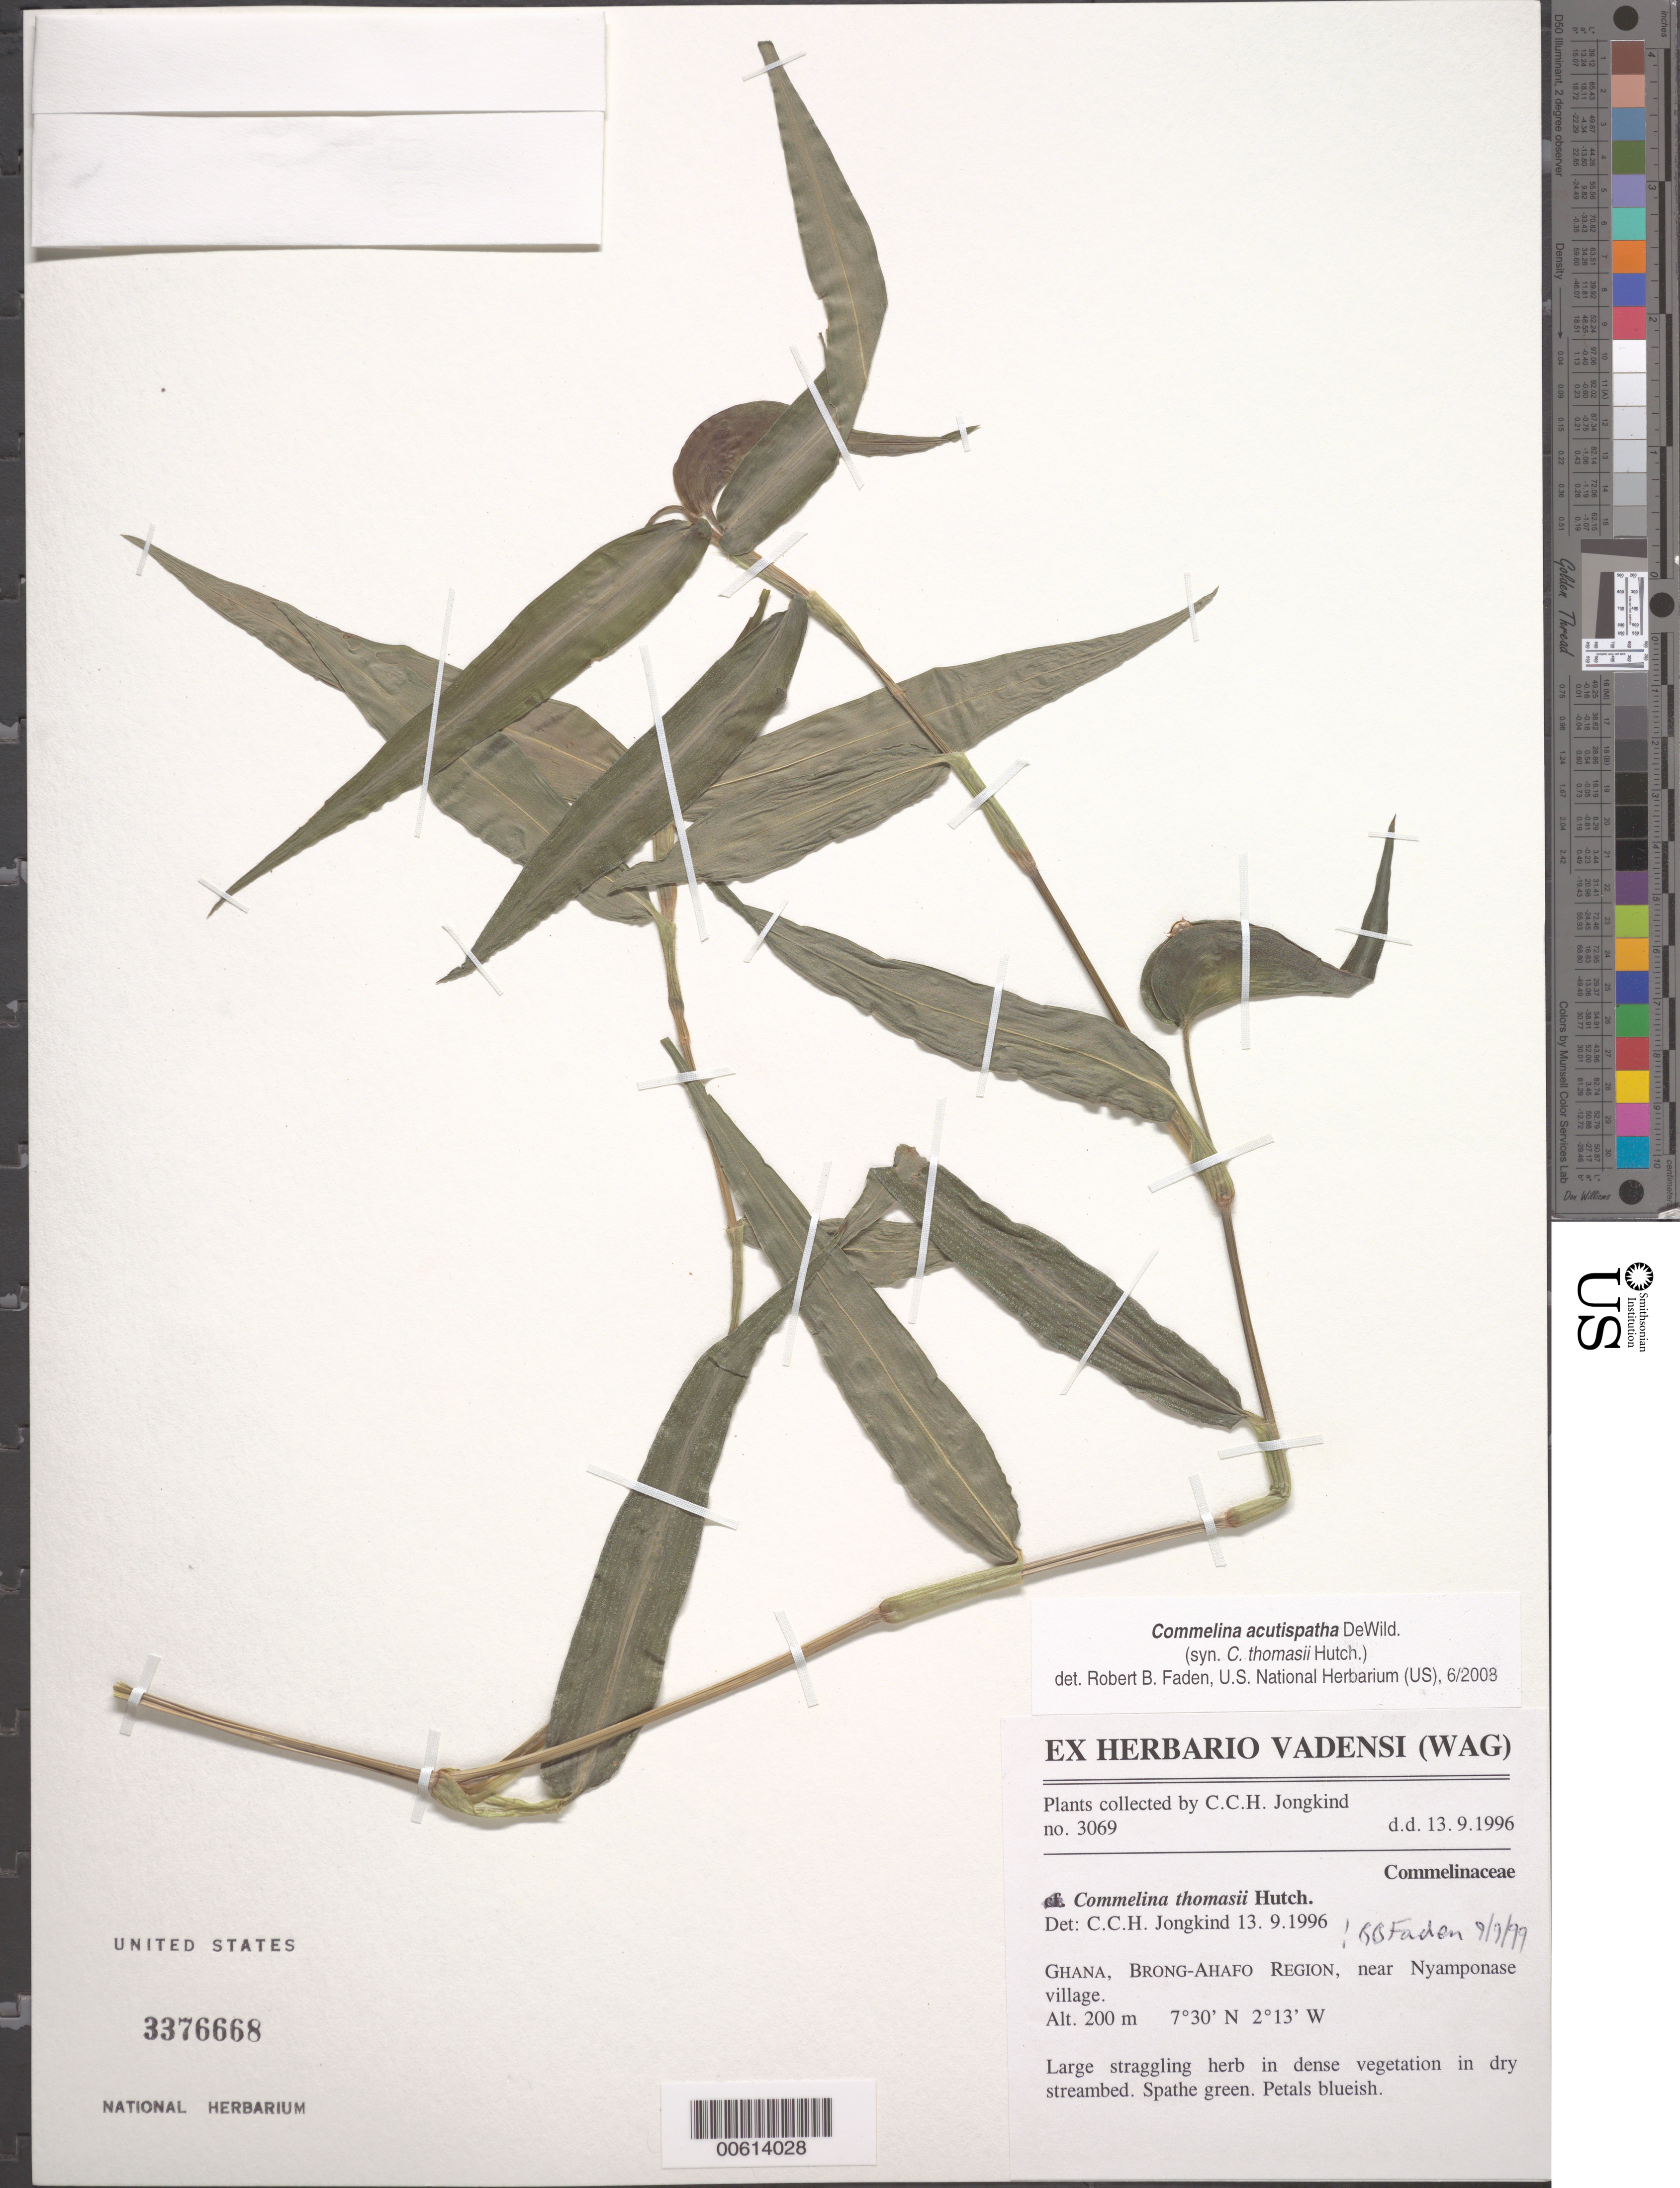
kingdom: Plantae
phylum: Tracheophyta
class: Liliopsida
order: Commelinales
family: Commelinaceae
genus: Commelina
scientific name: Commelina acutispatha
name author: De Wild.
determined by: Faden, Robert B., (US), Smithsonian Institution - National Museum of Natural History (UNITED STATES)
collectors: C. C. Jongkind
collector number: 3069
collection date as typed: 13 Sep 1996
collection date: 1996-09-13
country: Ghana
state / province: Brong-ahafo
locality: Near nuamponase village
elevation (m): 200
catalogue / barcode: US 3376668